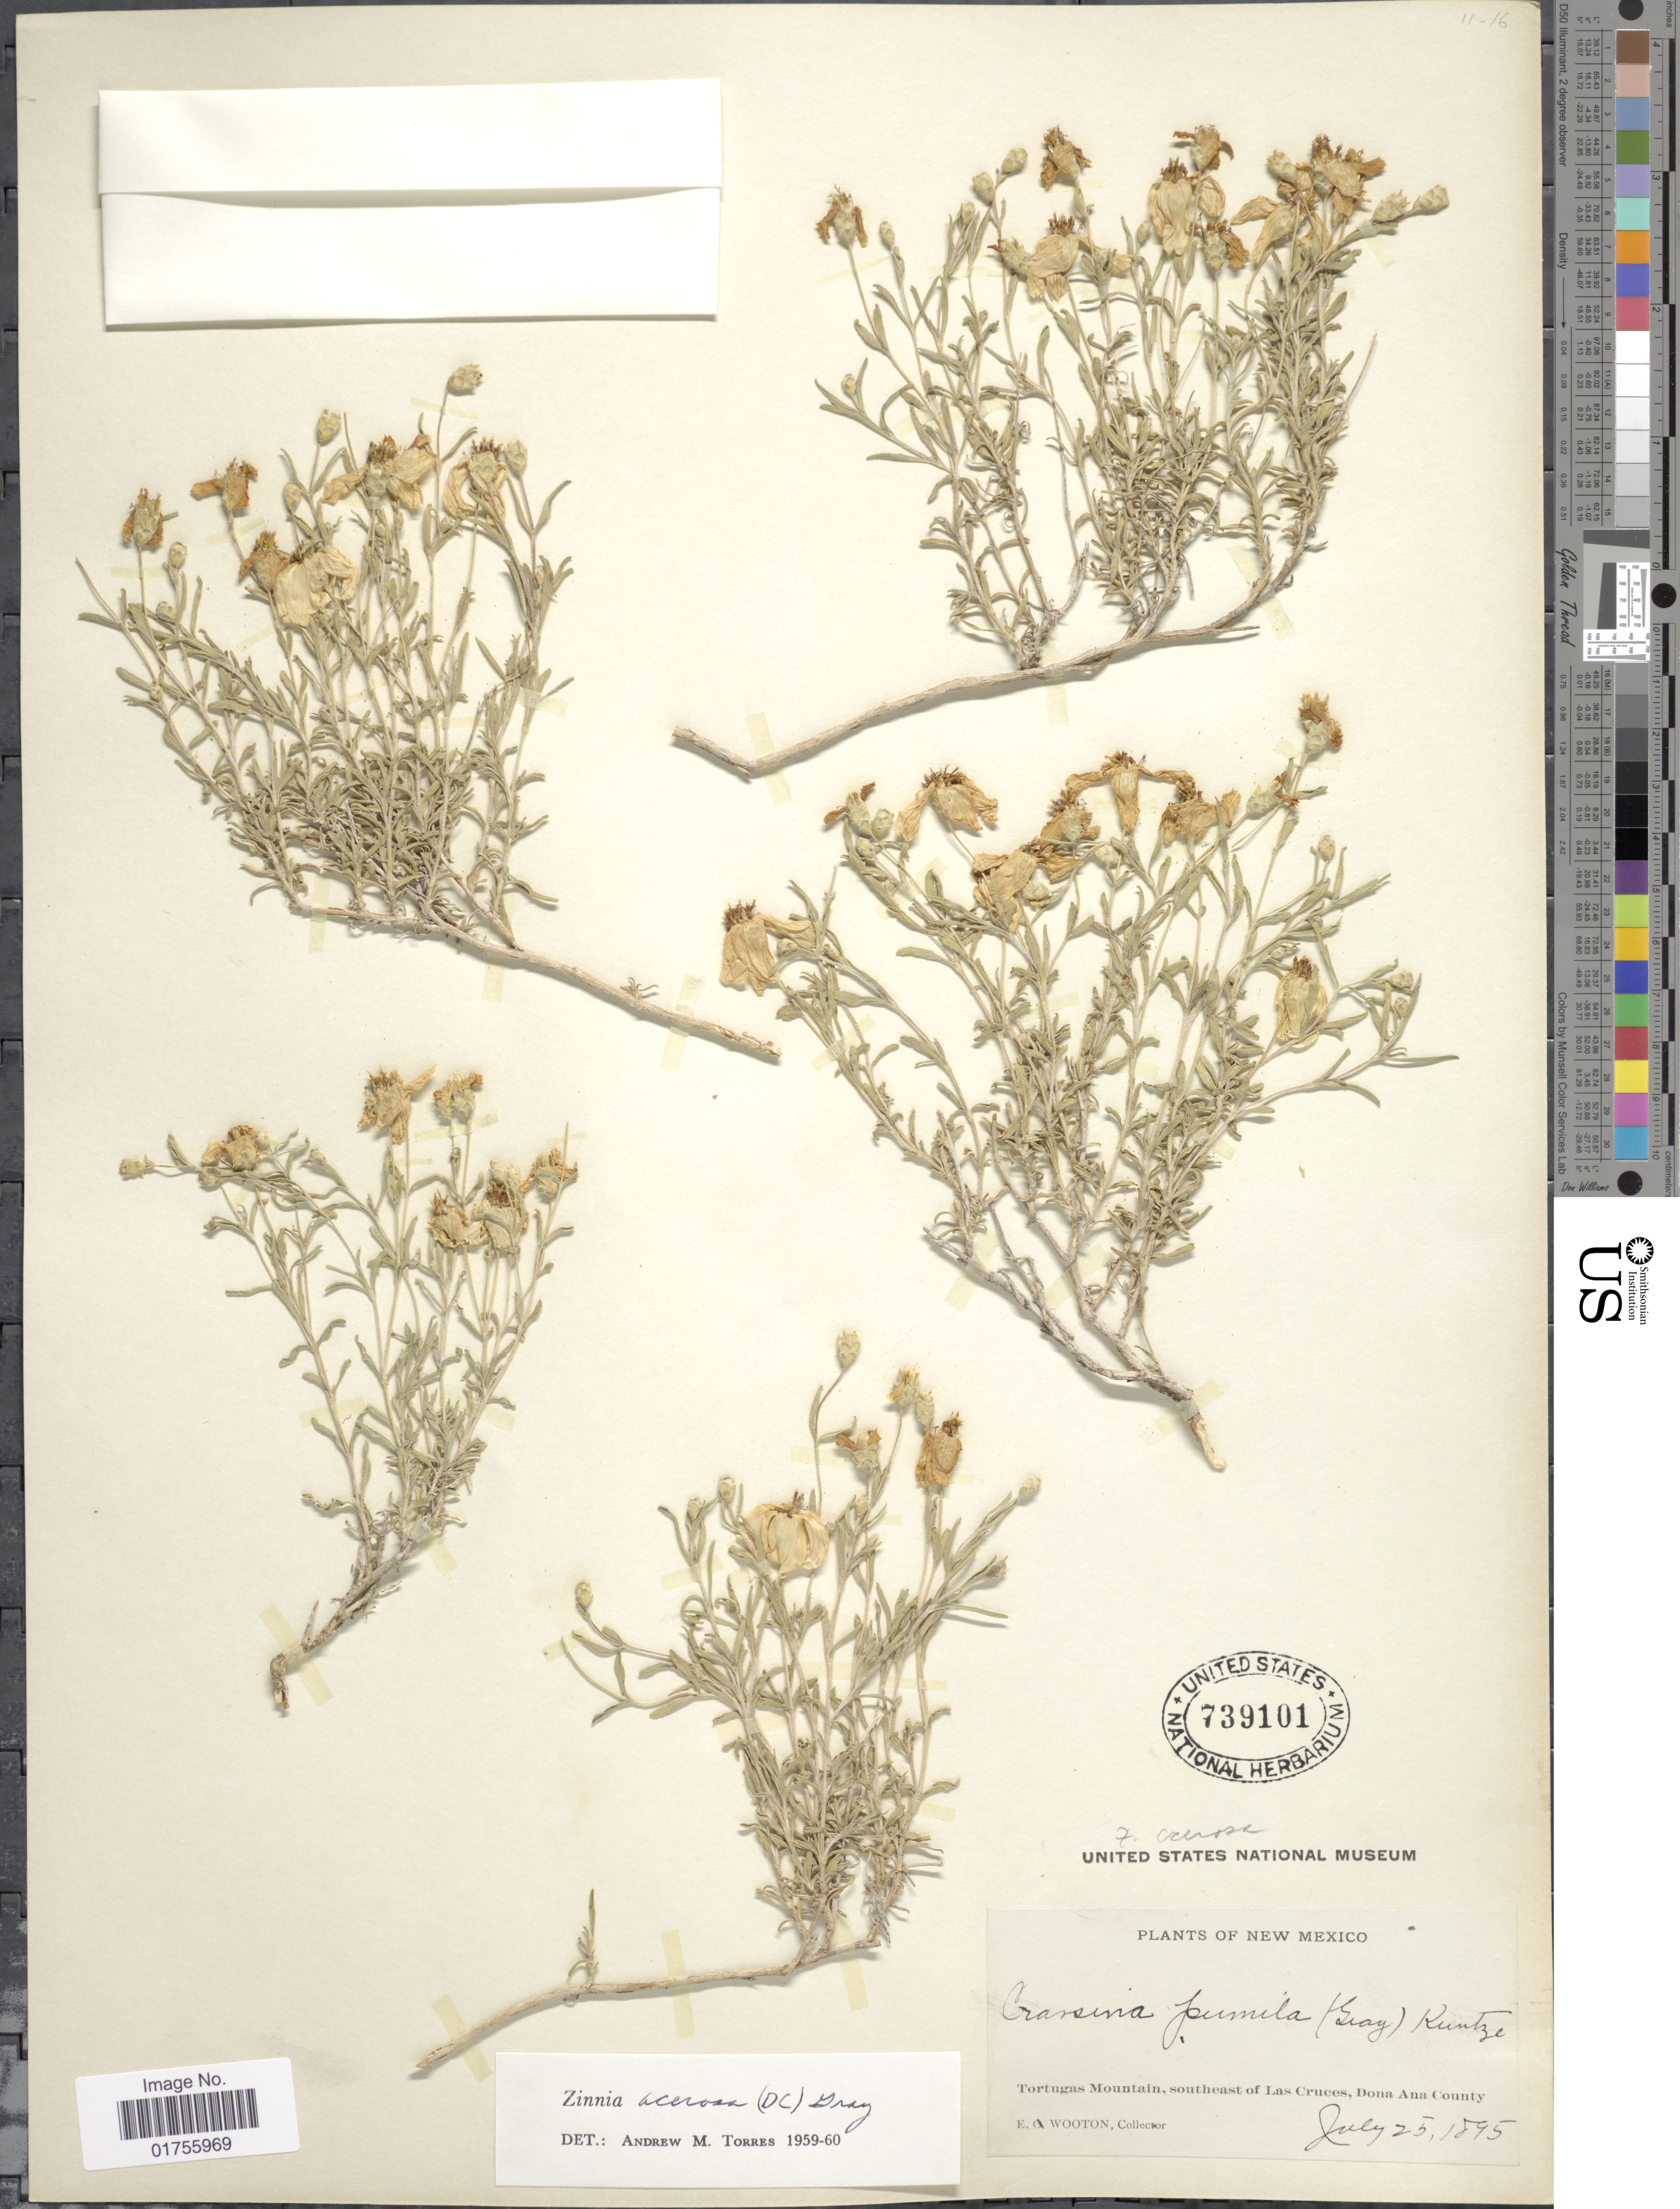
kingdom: Plantae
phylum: Tracheophyta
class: Magnoliopsida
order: Asterales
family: Asteraceae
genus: Zinnia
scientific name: Zinnia acerosa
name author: (DC.) A. Gray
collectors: E. O. Wooton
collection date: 1895-07-25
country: United States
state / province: New Mexico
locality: Tortugas Mountain, southeast of Las Cruces, Dona Ana County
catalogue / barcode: US 739101